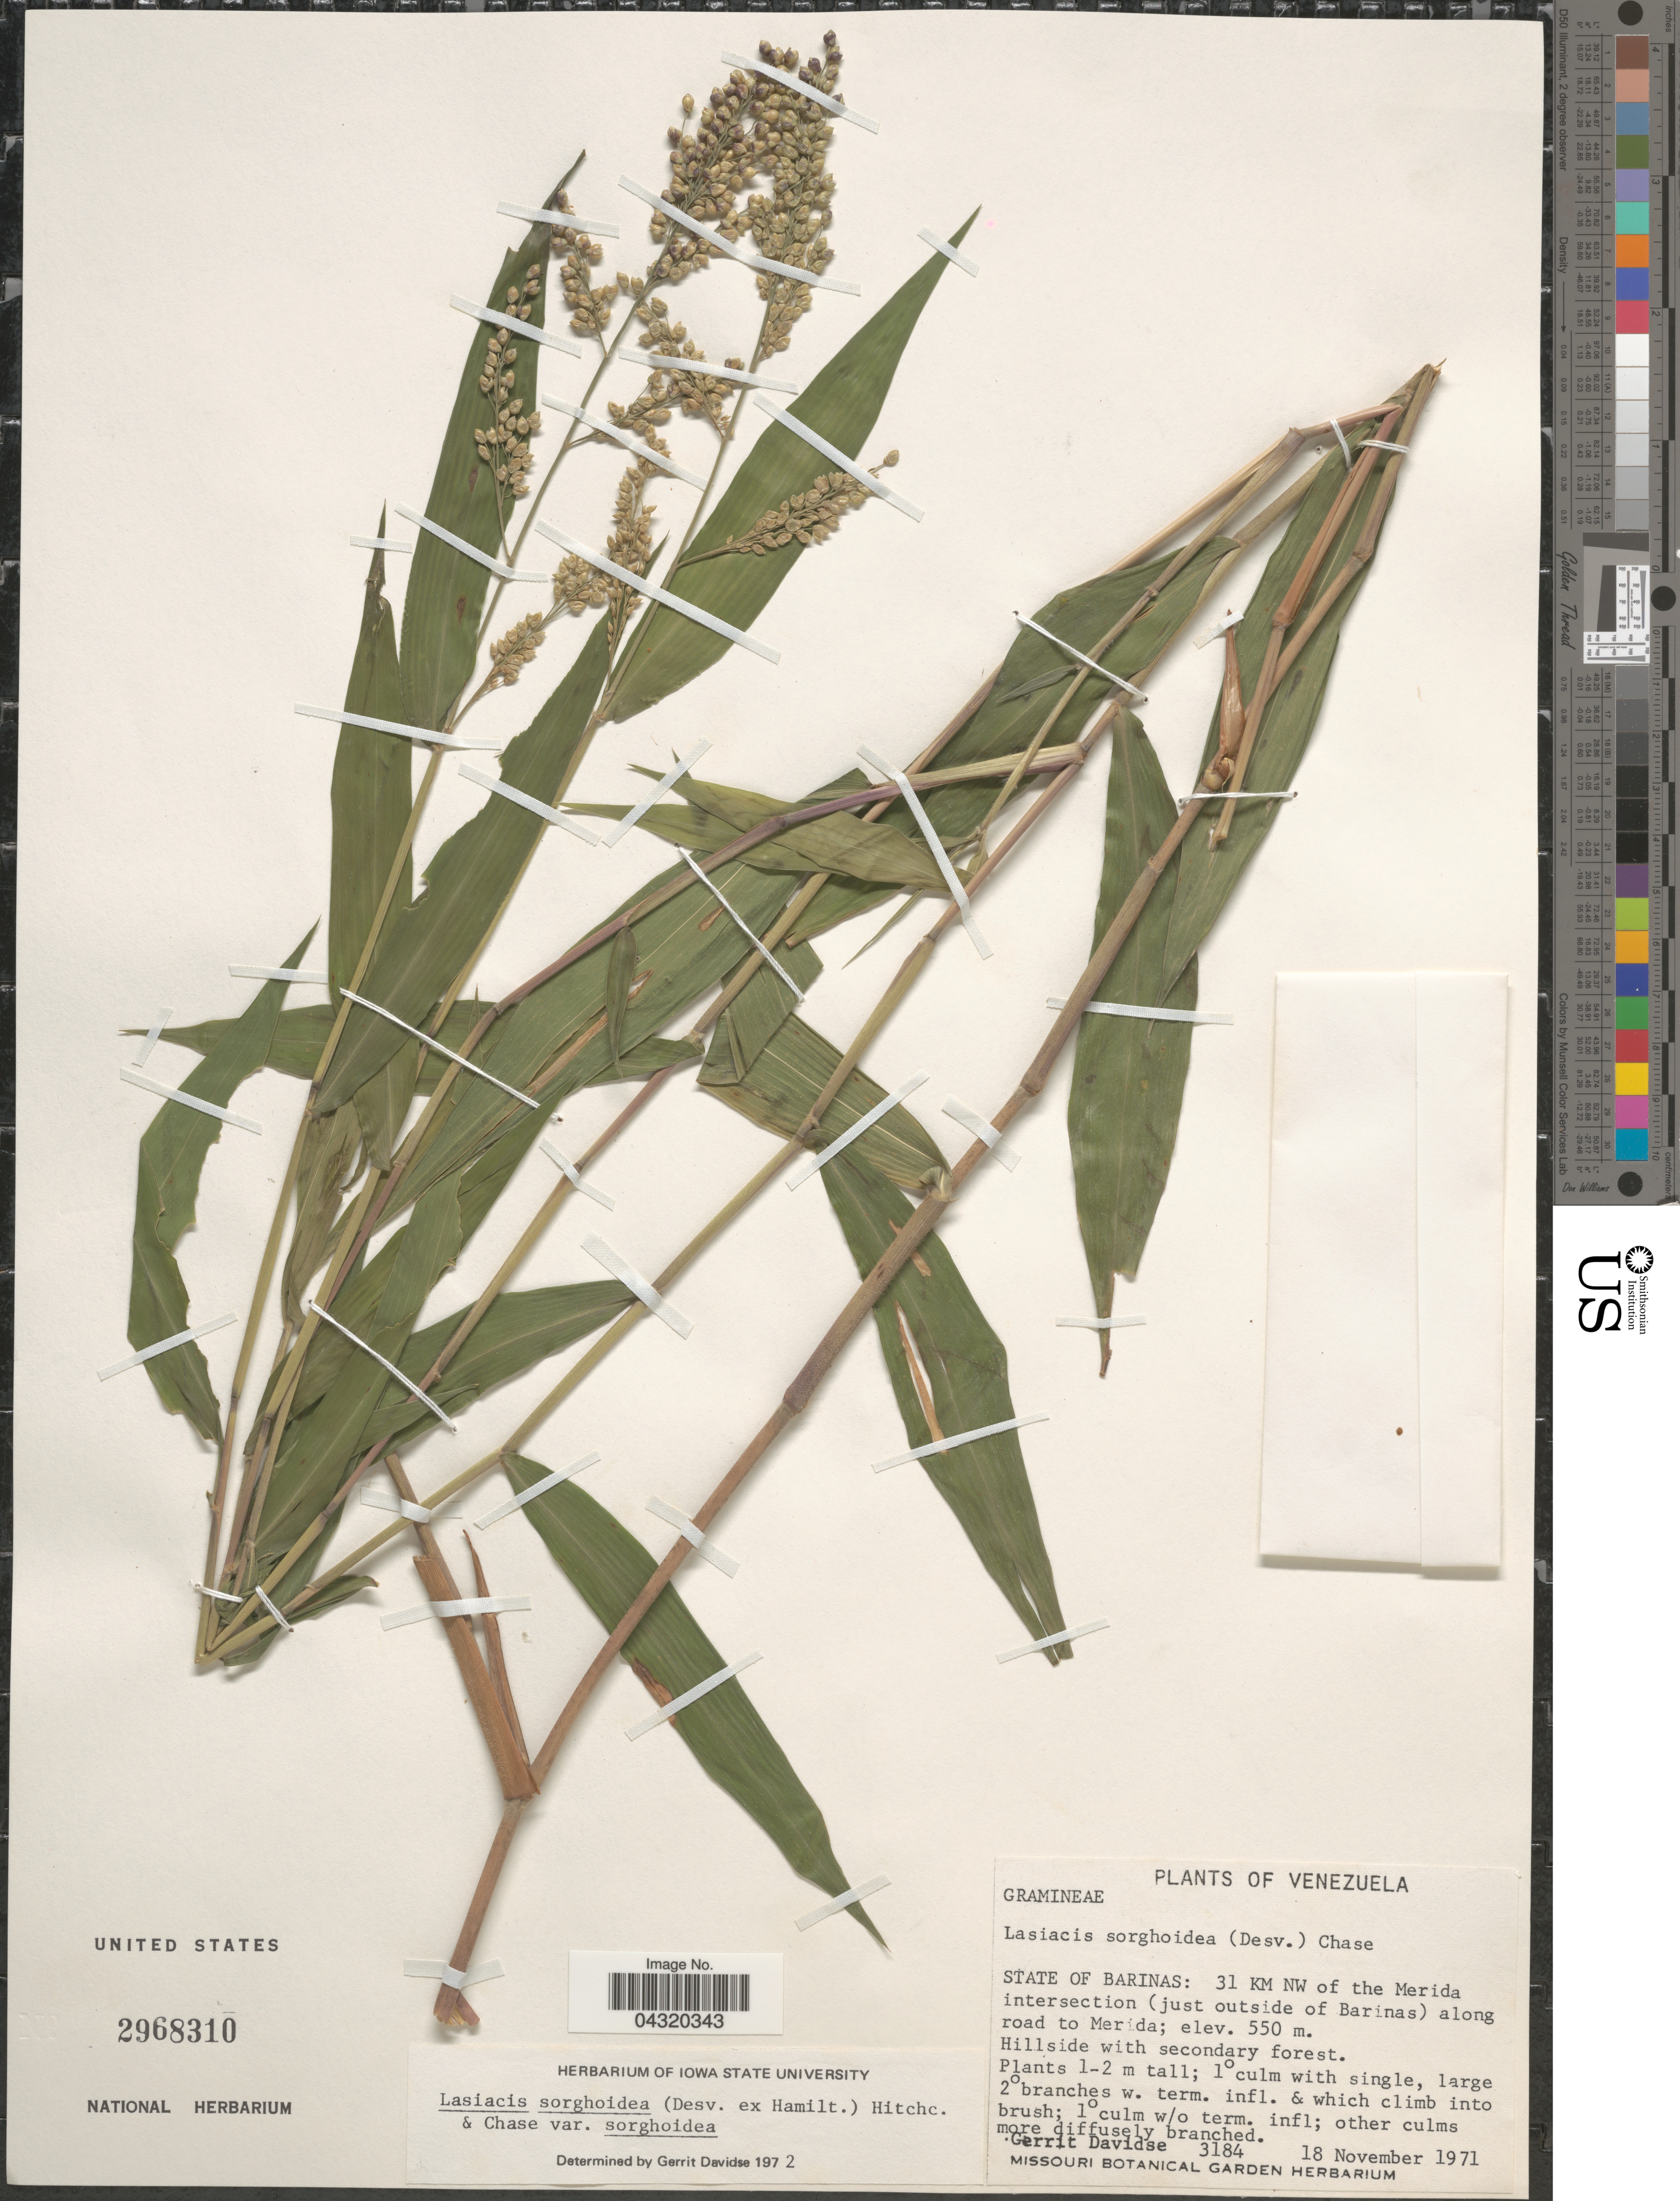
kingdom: Plantae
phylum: Tracheophyta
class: Liliopsida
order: Poales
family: Poaceae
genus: Lasiacis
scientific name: Lasiacis sorghoidea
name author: (Desv. ex Ham.) Hitchc. & Chase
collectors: G. Davidse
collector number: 3184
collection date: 1971-11-18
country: Venezuela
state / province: Barinas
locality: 31 KM NW of the Merida intersection (just outside of Barinas) along road to Merida.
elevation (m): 550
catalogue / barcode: US 2968310